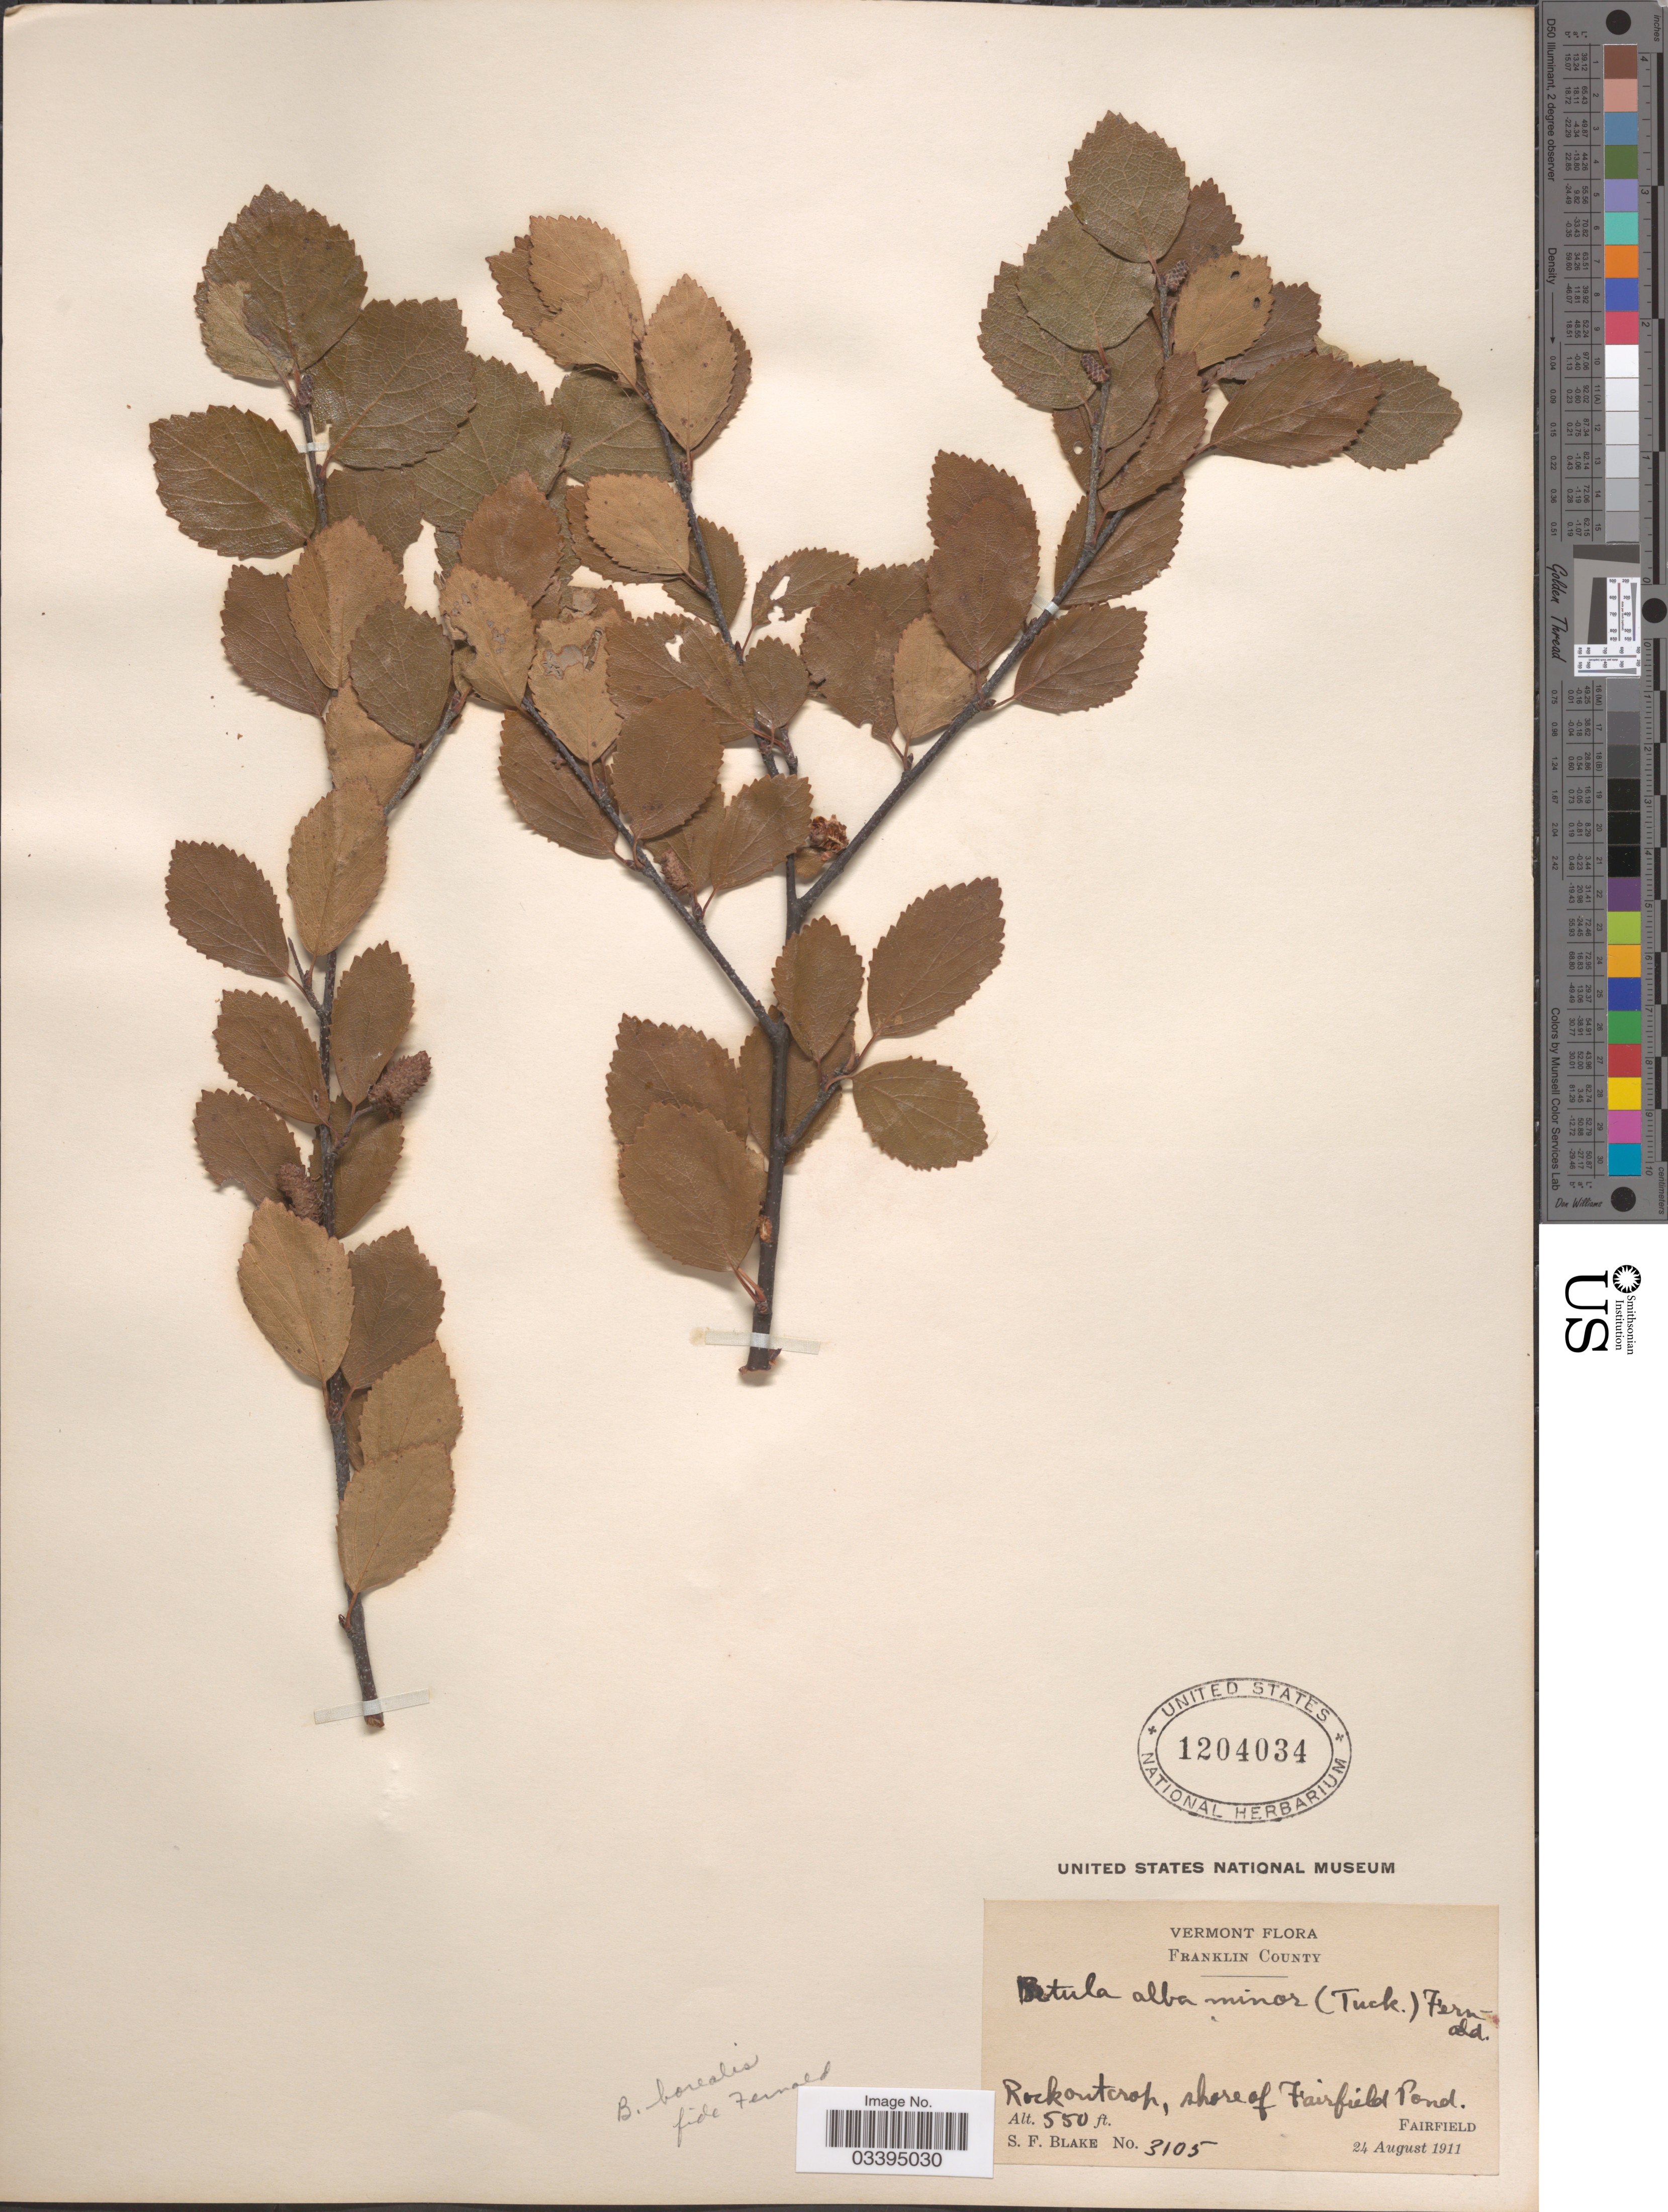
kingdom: Plantae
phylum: Tracheophyta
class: Magnoliopsida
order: Fagales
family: Betulaceae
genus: Betula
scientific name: Betula borealis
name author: Spach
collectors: S. Blake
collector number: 3105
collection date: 1911-08-24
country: United States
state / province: Vermont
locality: Franklin County. Shore of Fairfield Pond. Fairfield.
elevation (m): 168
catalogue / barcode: US 1204034